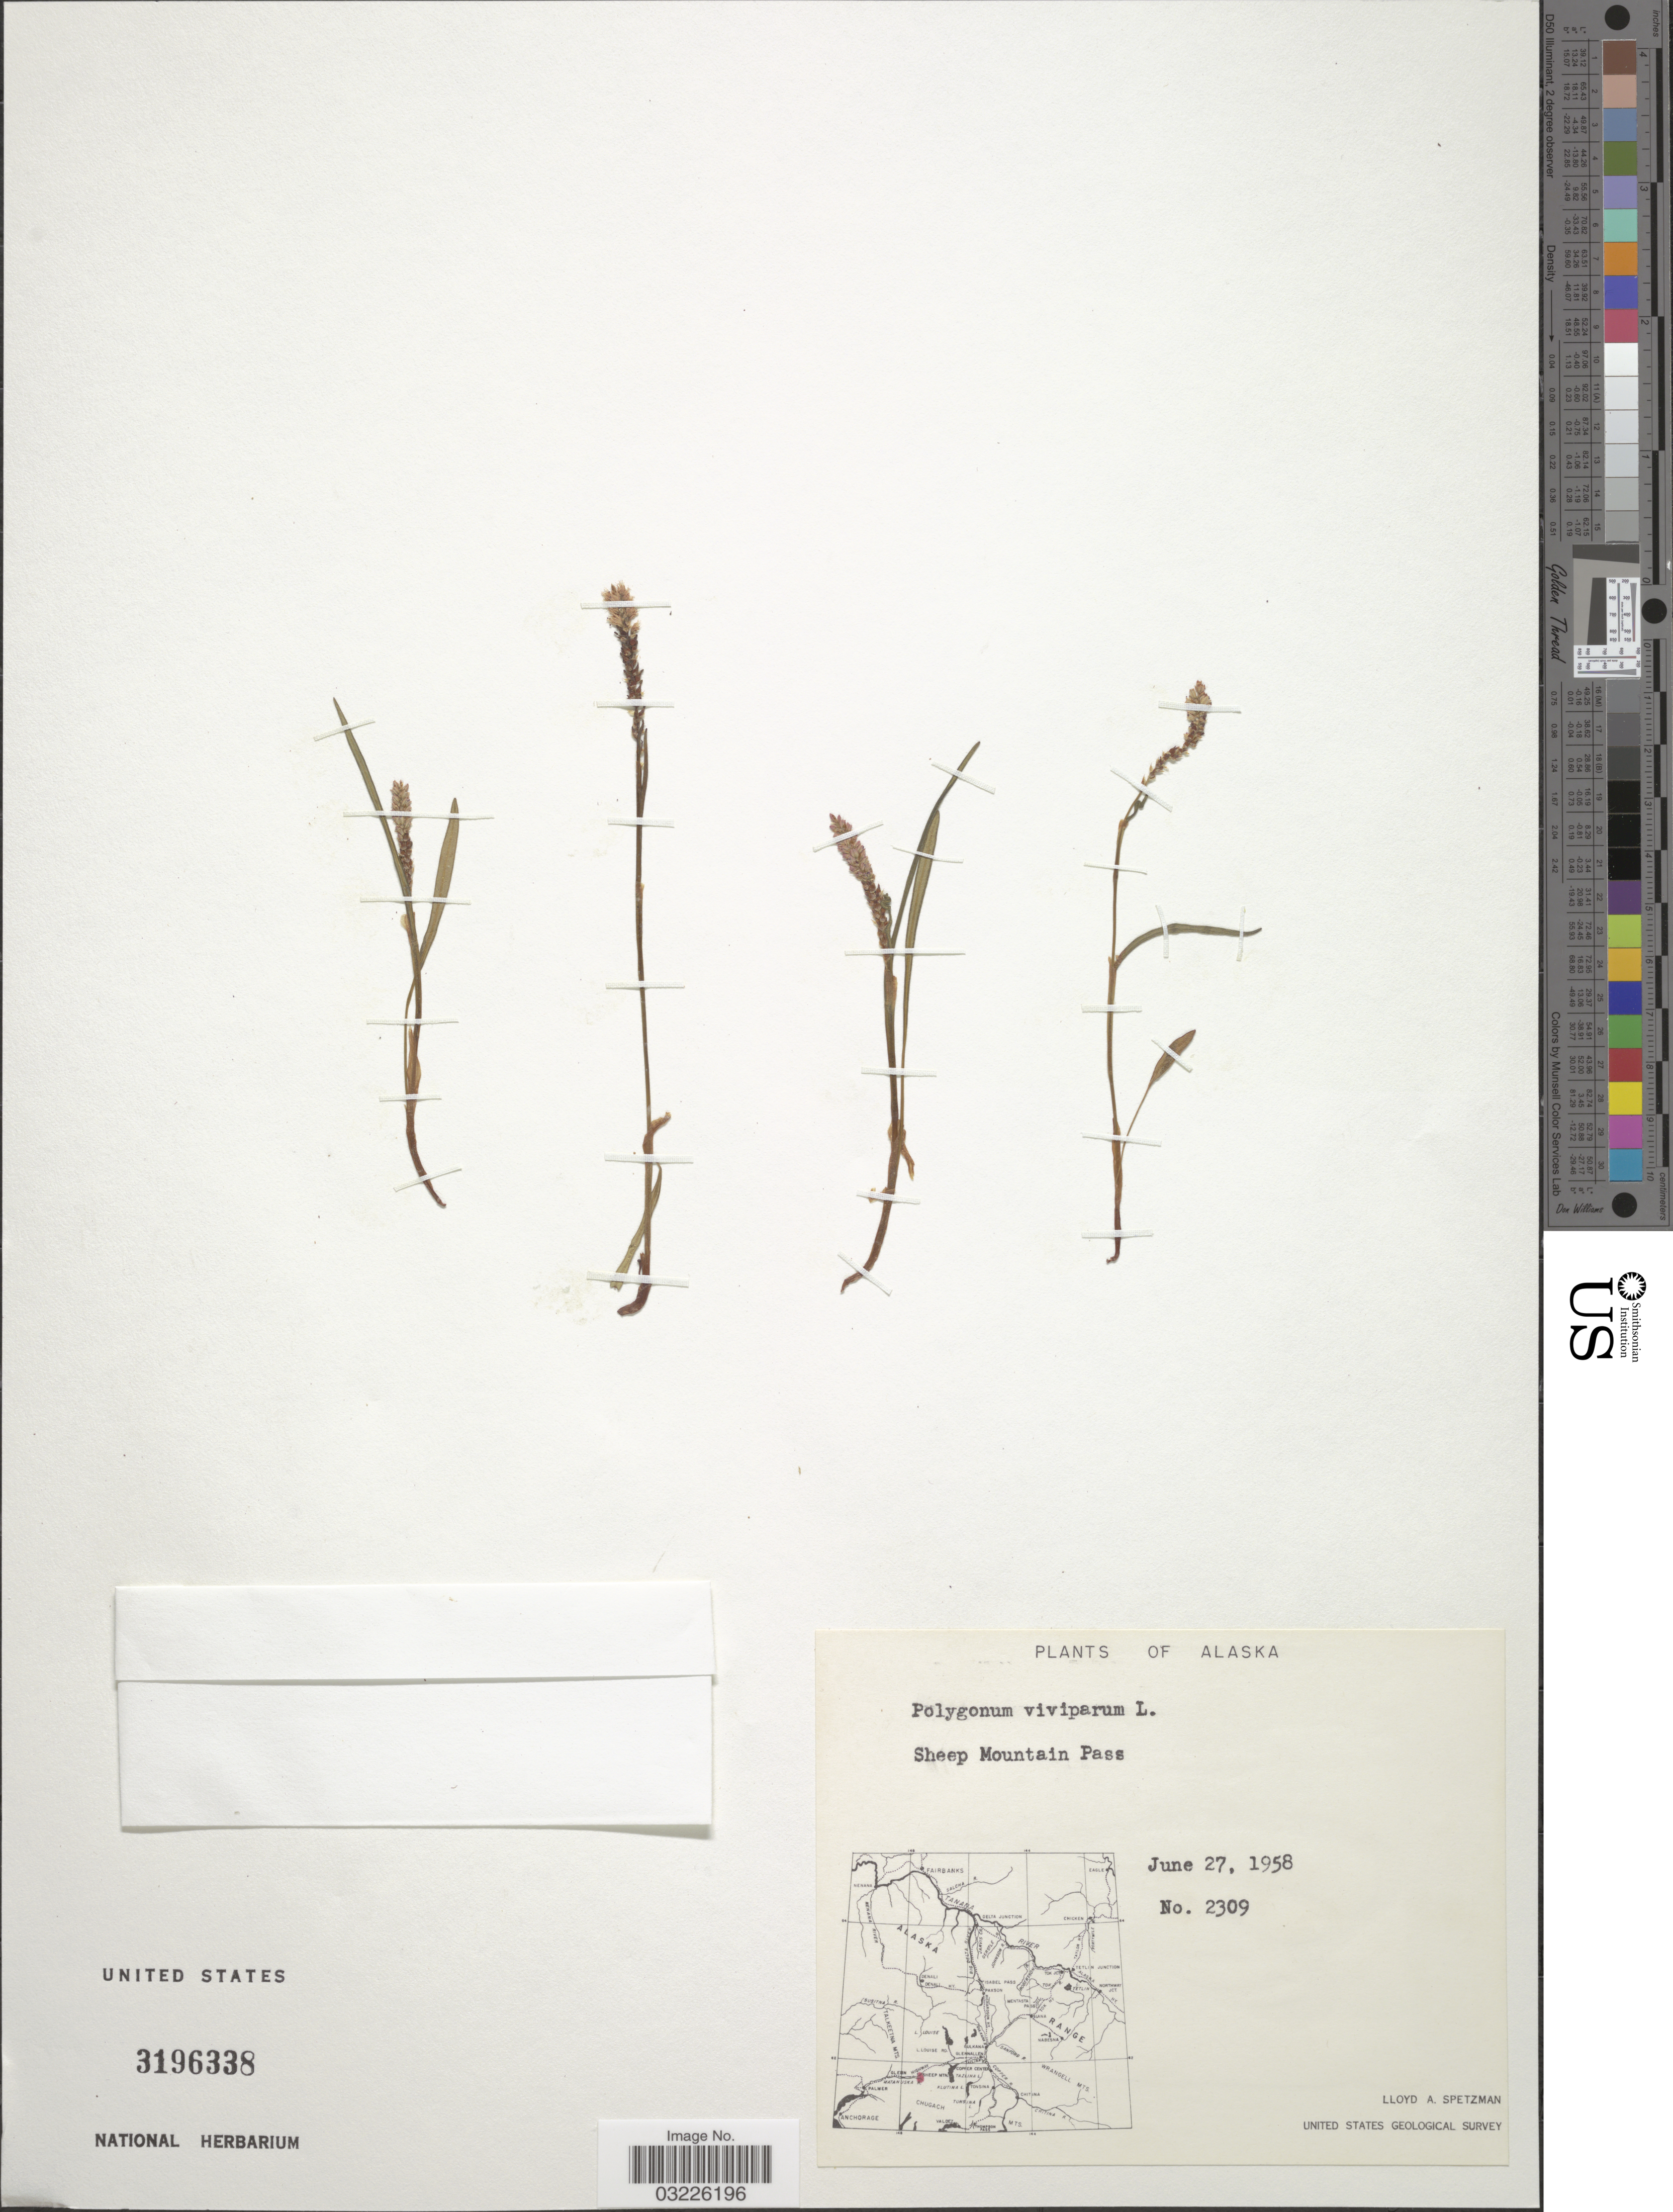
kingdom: Plantae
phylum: Tracheophyta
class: Magnoliopsida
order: Caryophyllales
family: Polygonaceae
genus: Bistorta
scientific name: Bistorta vivipara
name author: (L.) Delarbre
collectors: L. Spetzman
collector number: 2309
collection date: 1958-06-27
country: United States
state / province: Alaska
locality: Sheep Mountain Pass.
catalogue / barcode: US 3196338